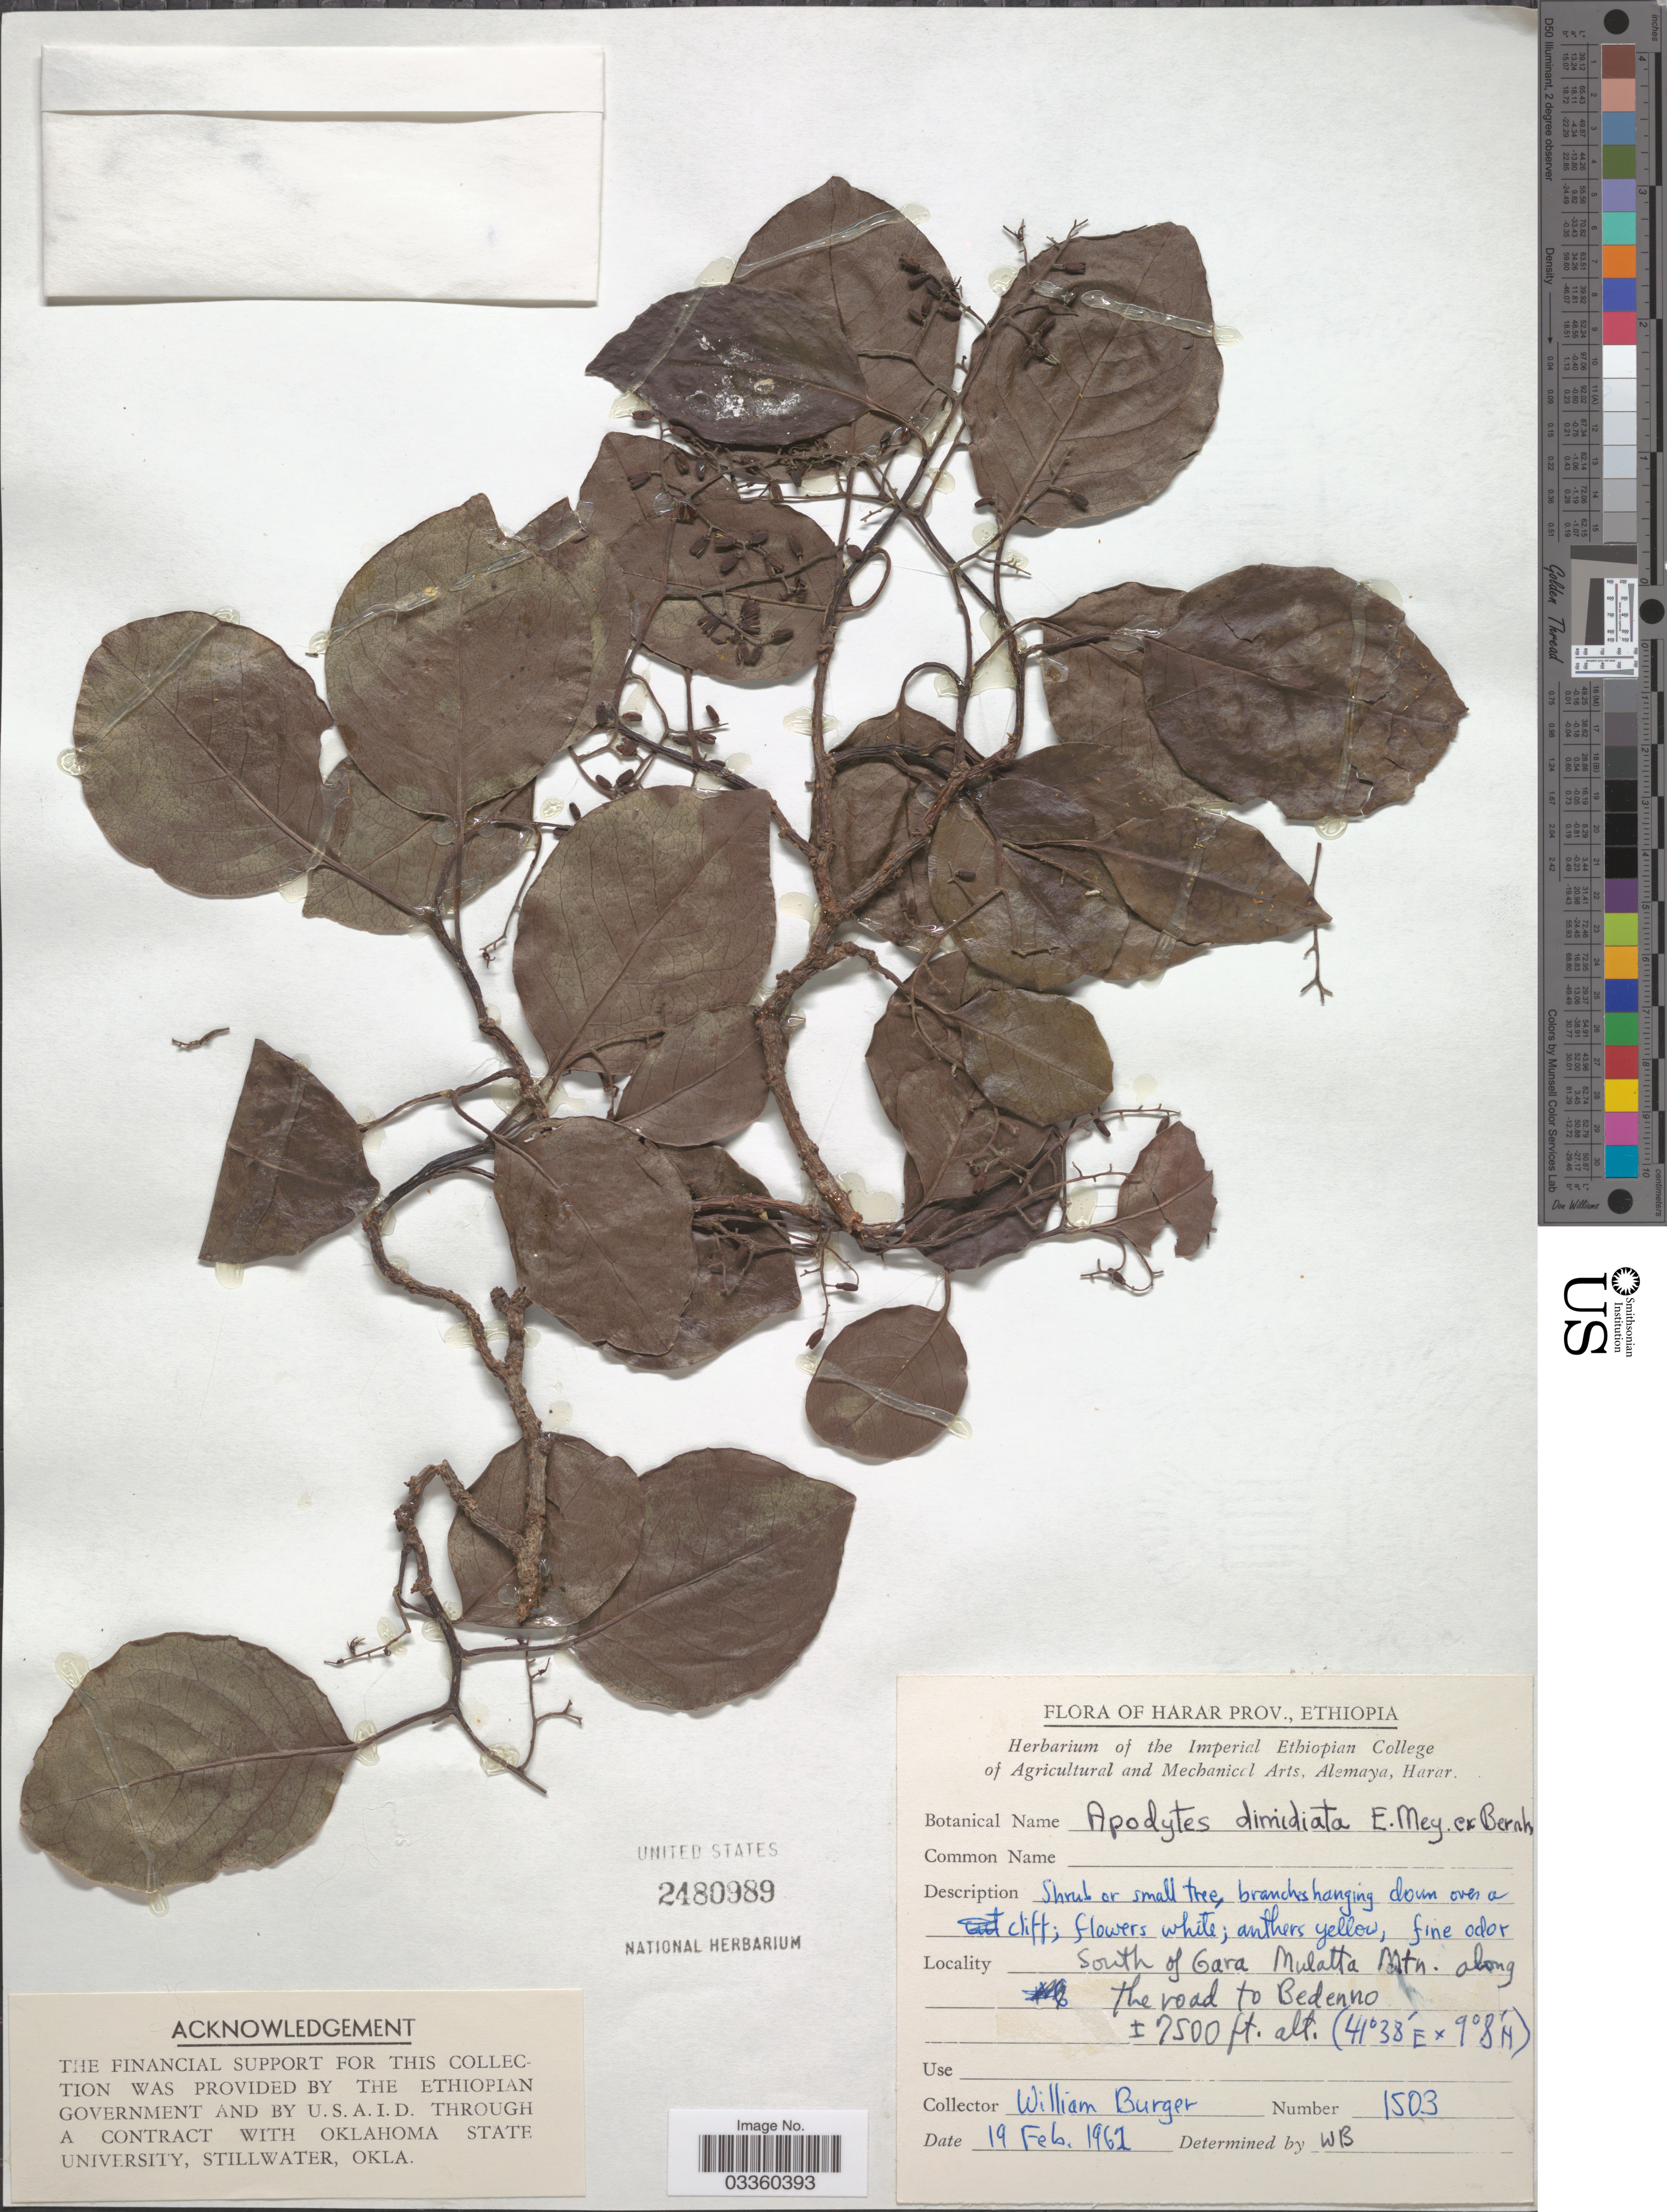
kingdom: Plantae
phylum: Tracheophyta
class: Magnoliopsida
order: Metteniusales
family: Metteniusaceae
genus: Apodytes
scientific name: Apodytes dimidiata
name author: E. Mey. ex Arn.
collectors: W. Burger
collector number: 1503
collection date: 1961-02-19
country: Ethiopia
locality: Harar Prov. South of Gara Mulatta Mtn. along the road to Bedenno.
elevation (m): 2286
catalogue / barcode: US 2480989